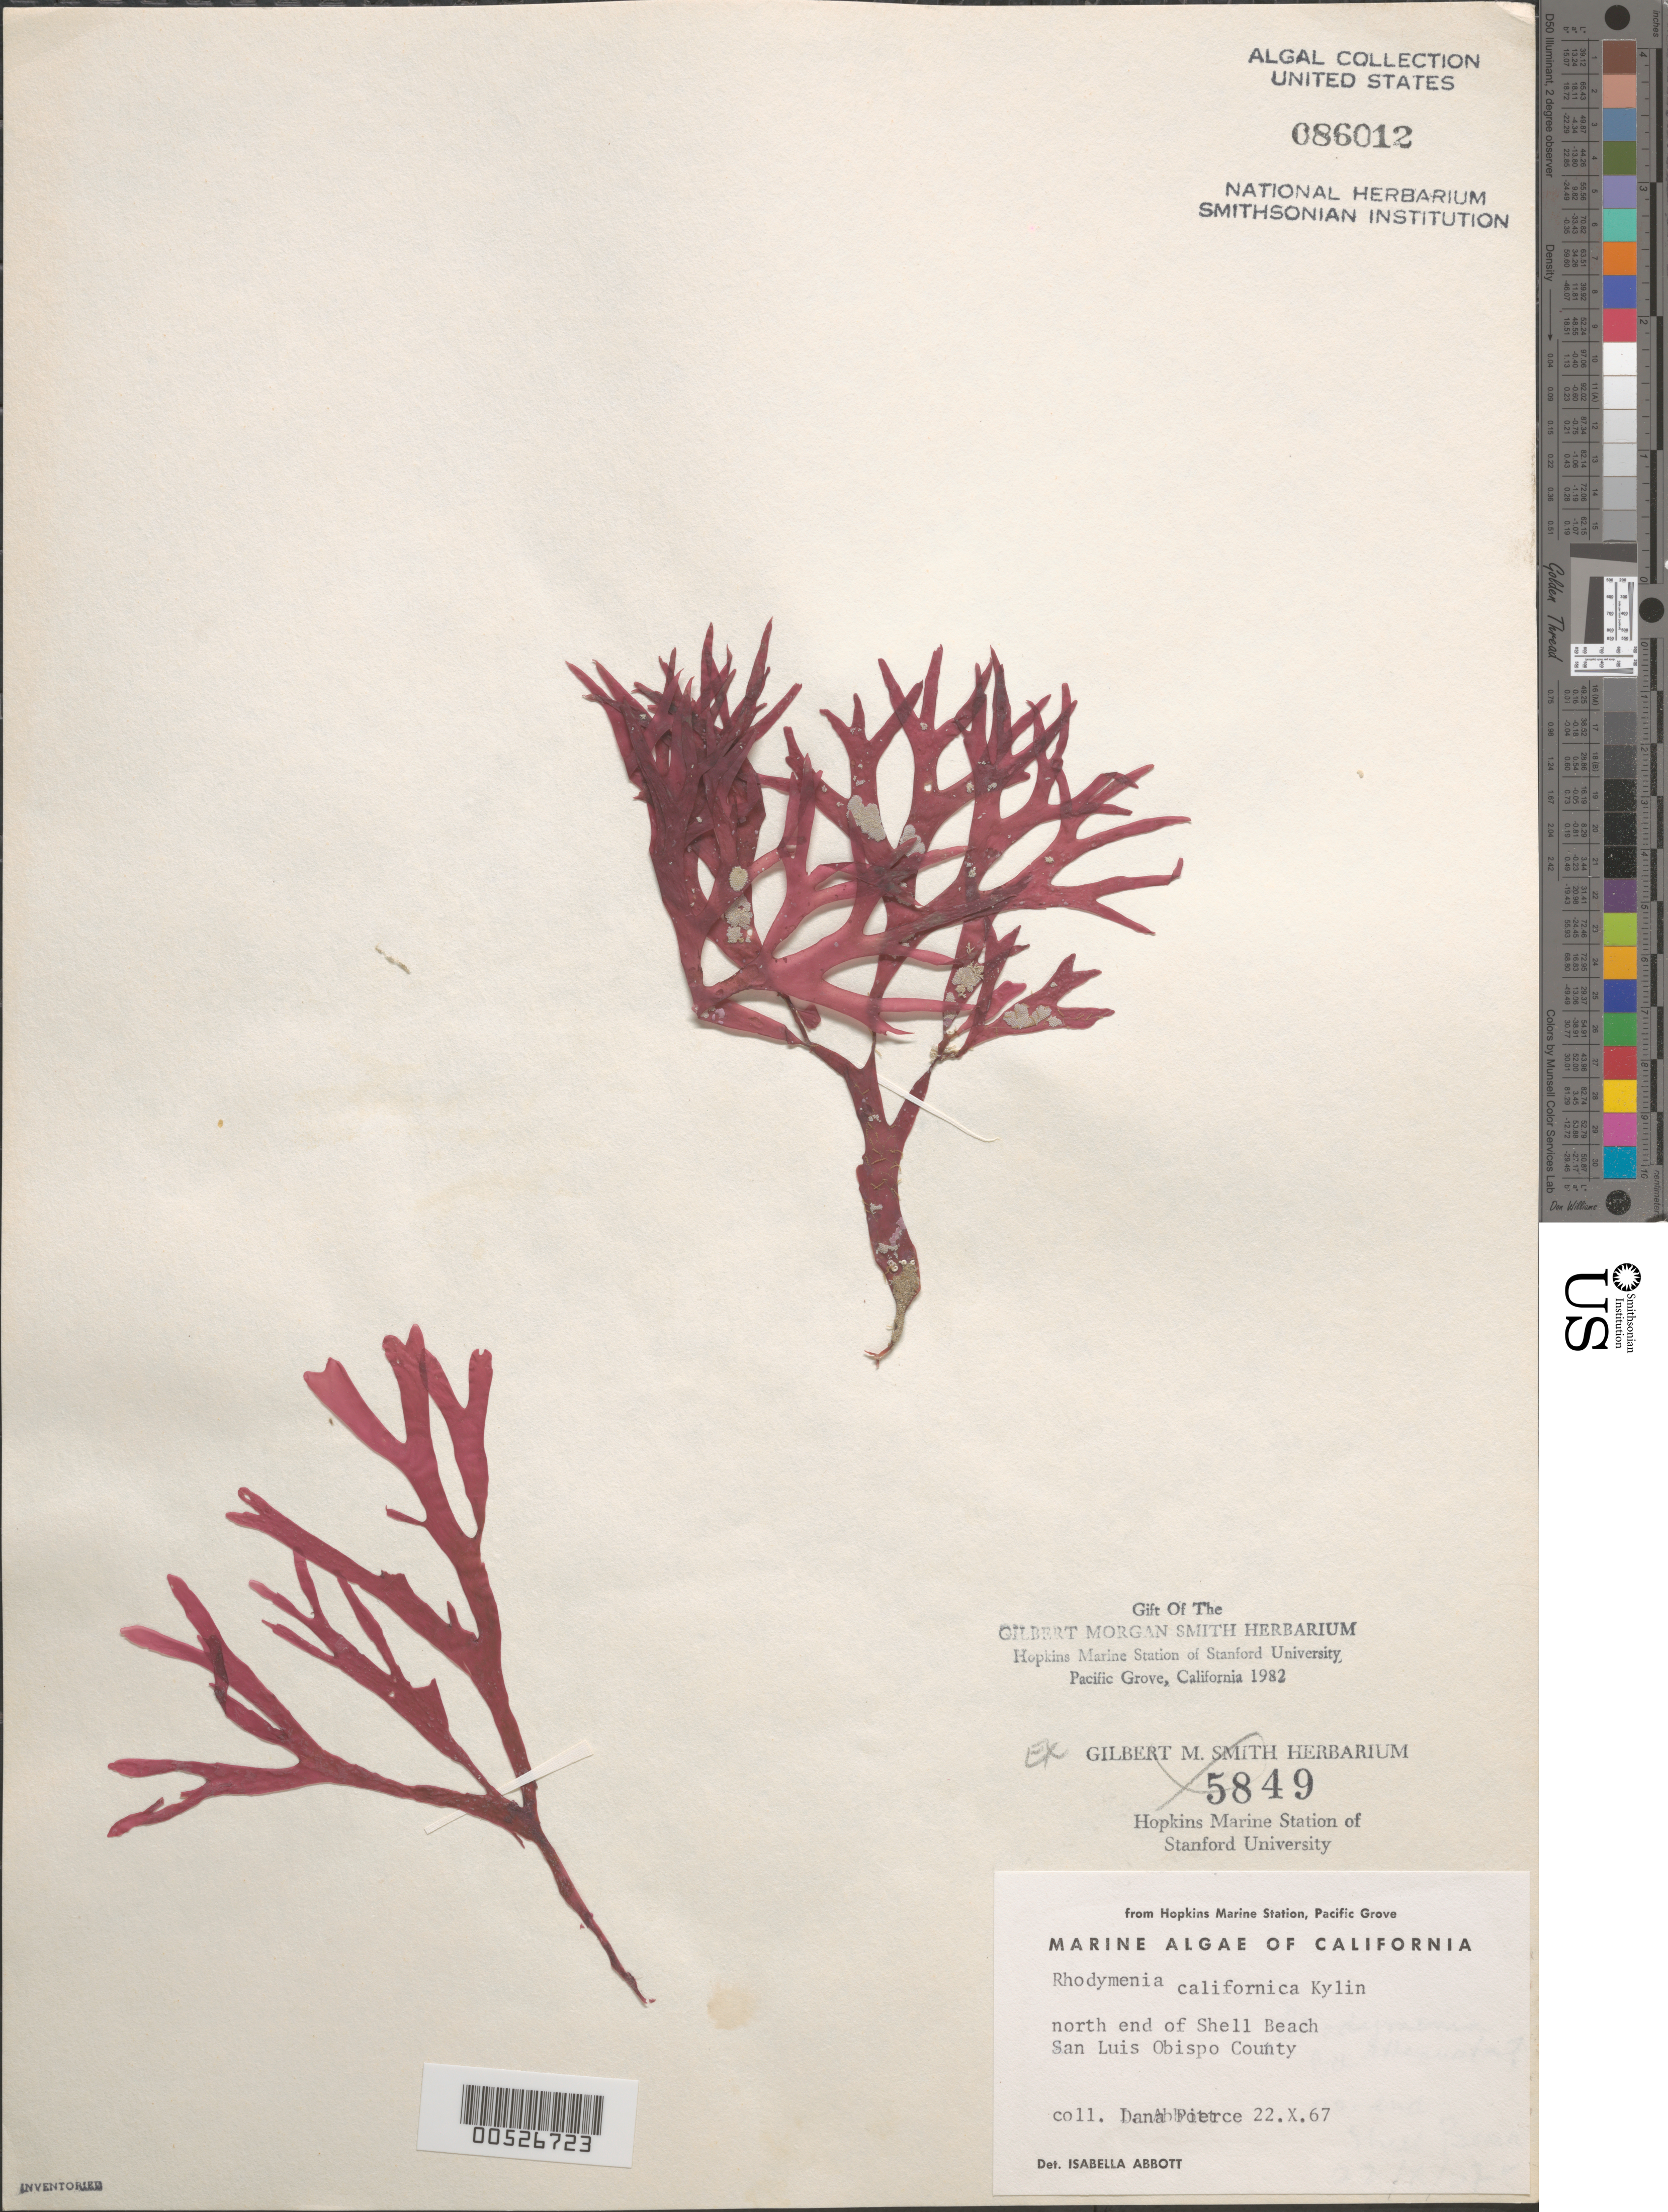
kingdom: Plantae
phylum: Rhodophyta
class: Florideophyceae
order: Rhodymeniales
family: Rhodymeniaceae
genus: Rhodymenia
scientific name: Rhodymenia californica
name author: Kylin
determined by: Abbott, Isabella A.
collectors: D. Pierce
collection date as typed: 22 Oct 1967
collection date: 1967-10-22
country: United States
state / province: California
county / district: San Luis Obispo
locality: Shell Beach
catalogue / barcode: US 86012